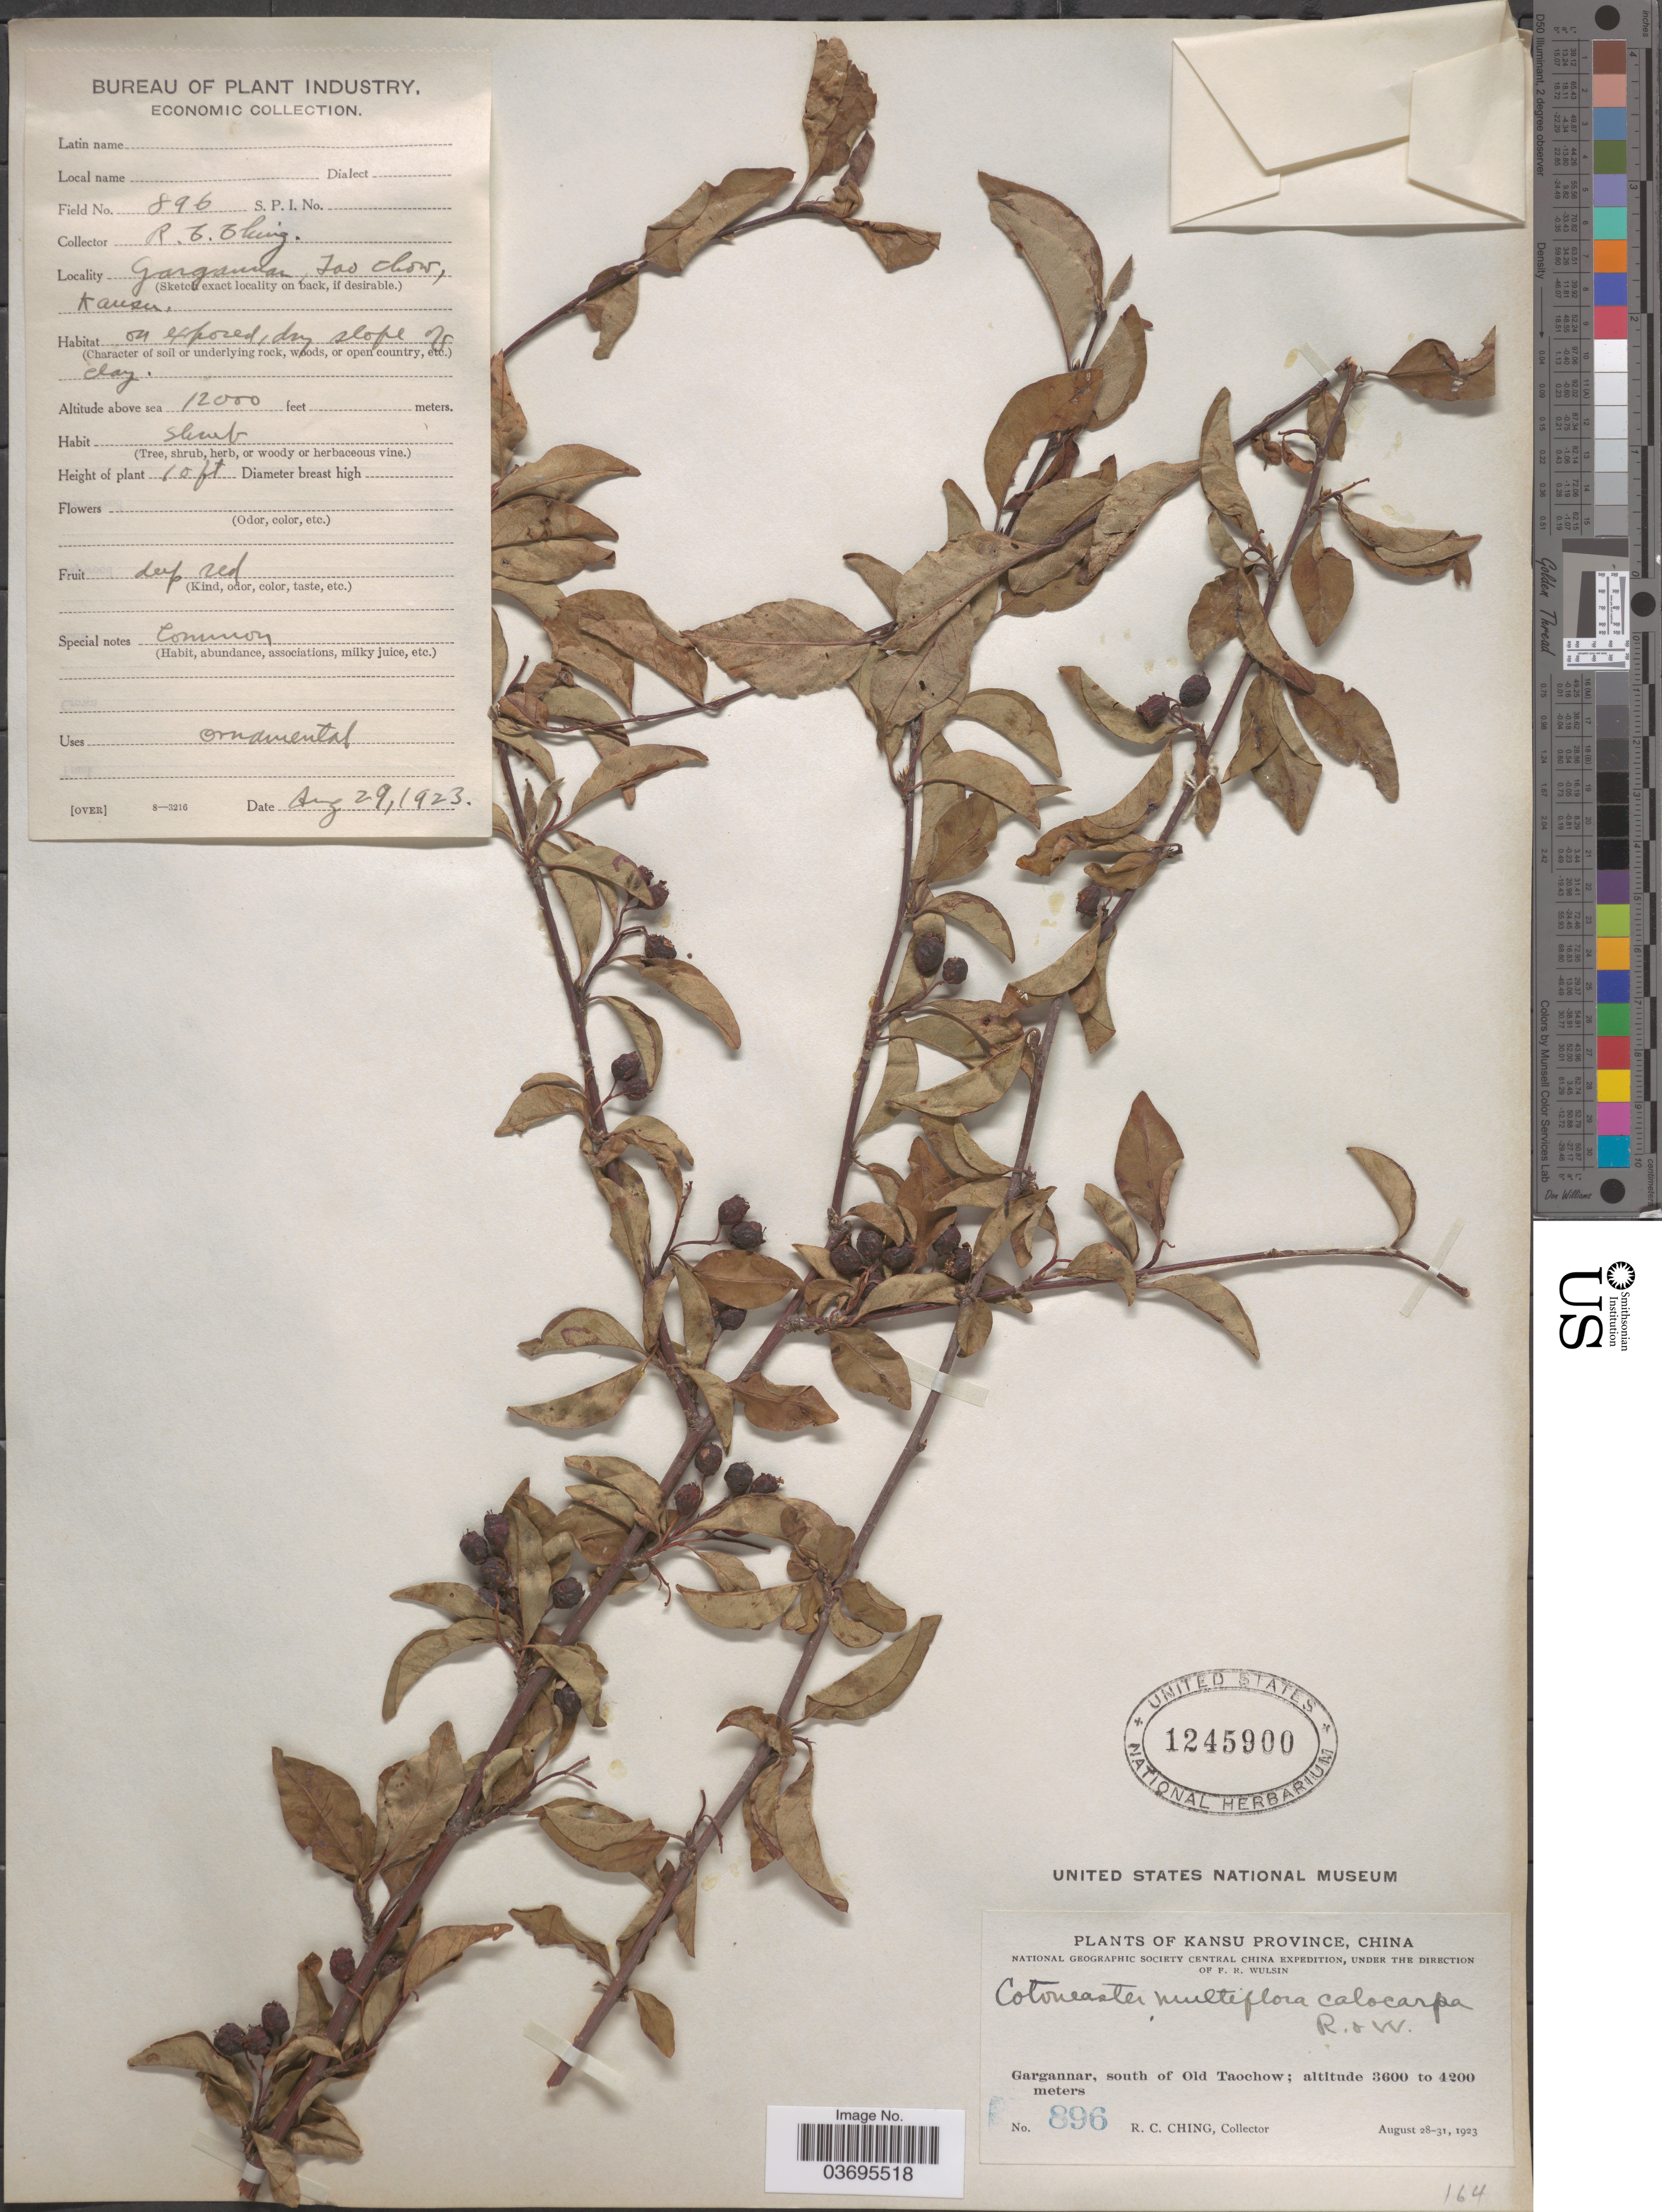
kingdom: Plantae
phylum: Tracheophyta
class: Magnoliopsida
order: Rosales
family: Rosaceae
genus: Cotoneaster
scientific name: Cotoneaster multiflora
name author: Bunge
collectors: R. C. Ching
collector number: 896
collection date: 1923-08-29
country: China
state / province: Gansu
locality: Kansu Province. Gargannar, south of Old Taochow.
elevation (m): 3658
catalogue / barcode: US 1245900